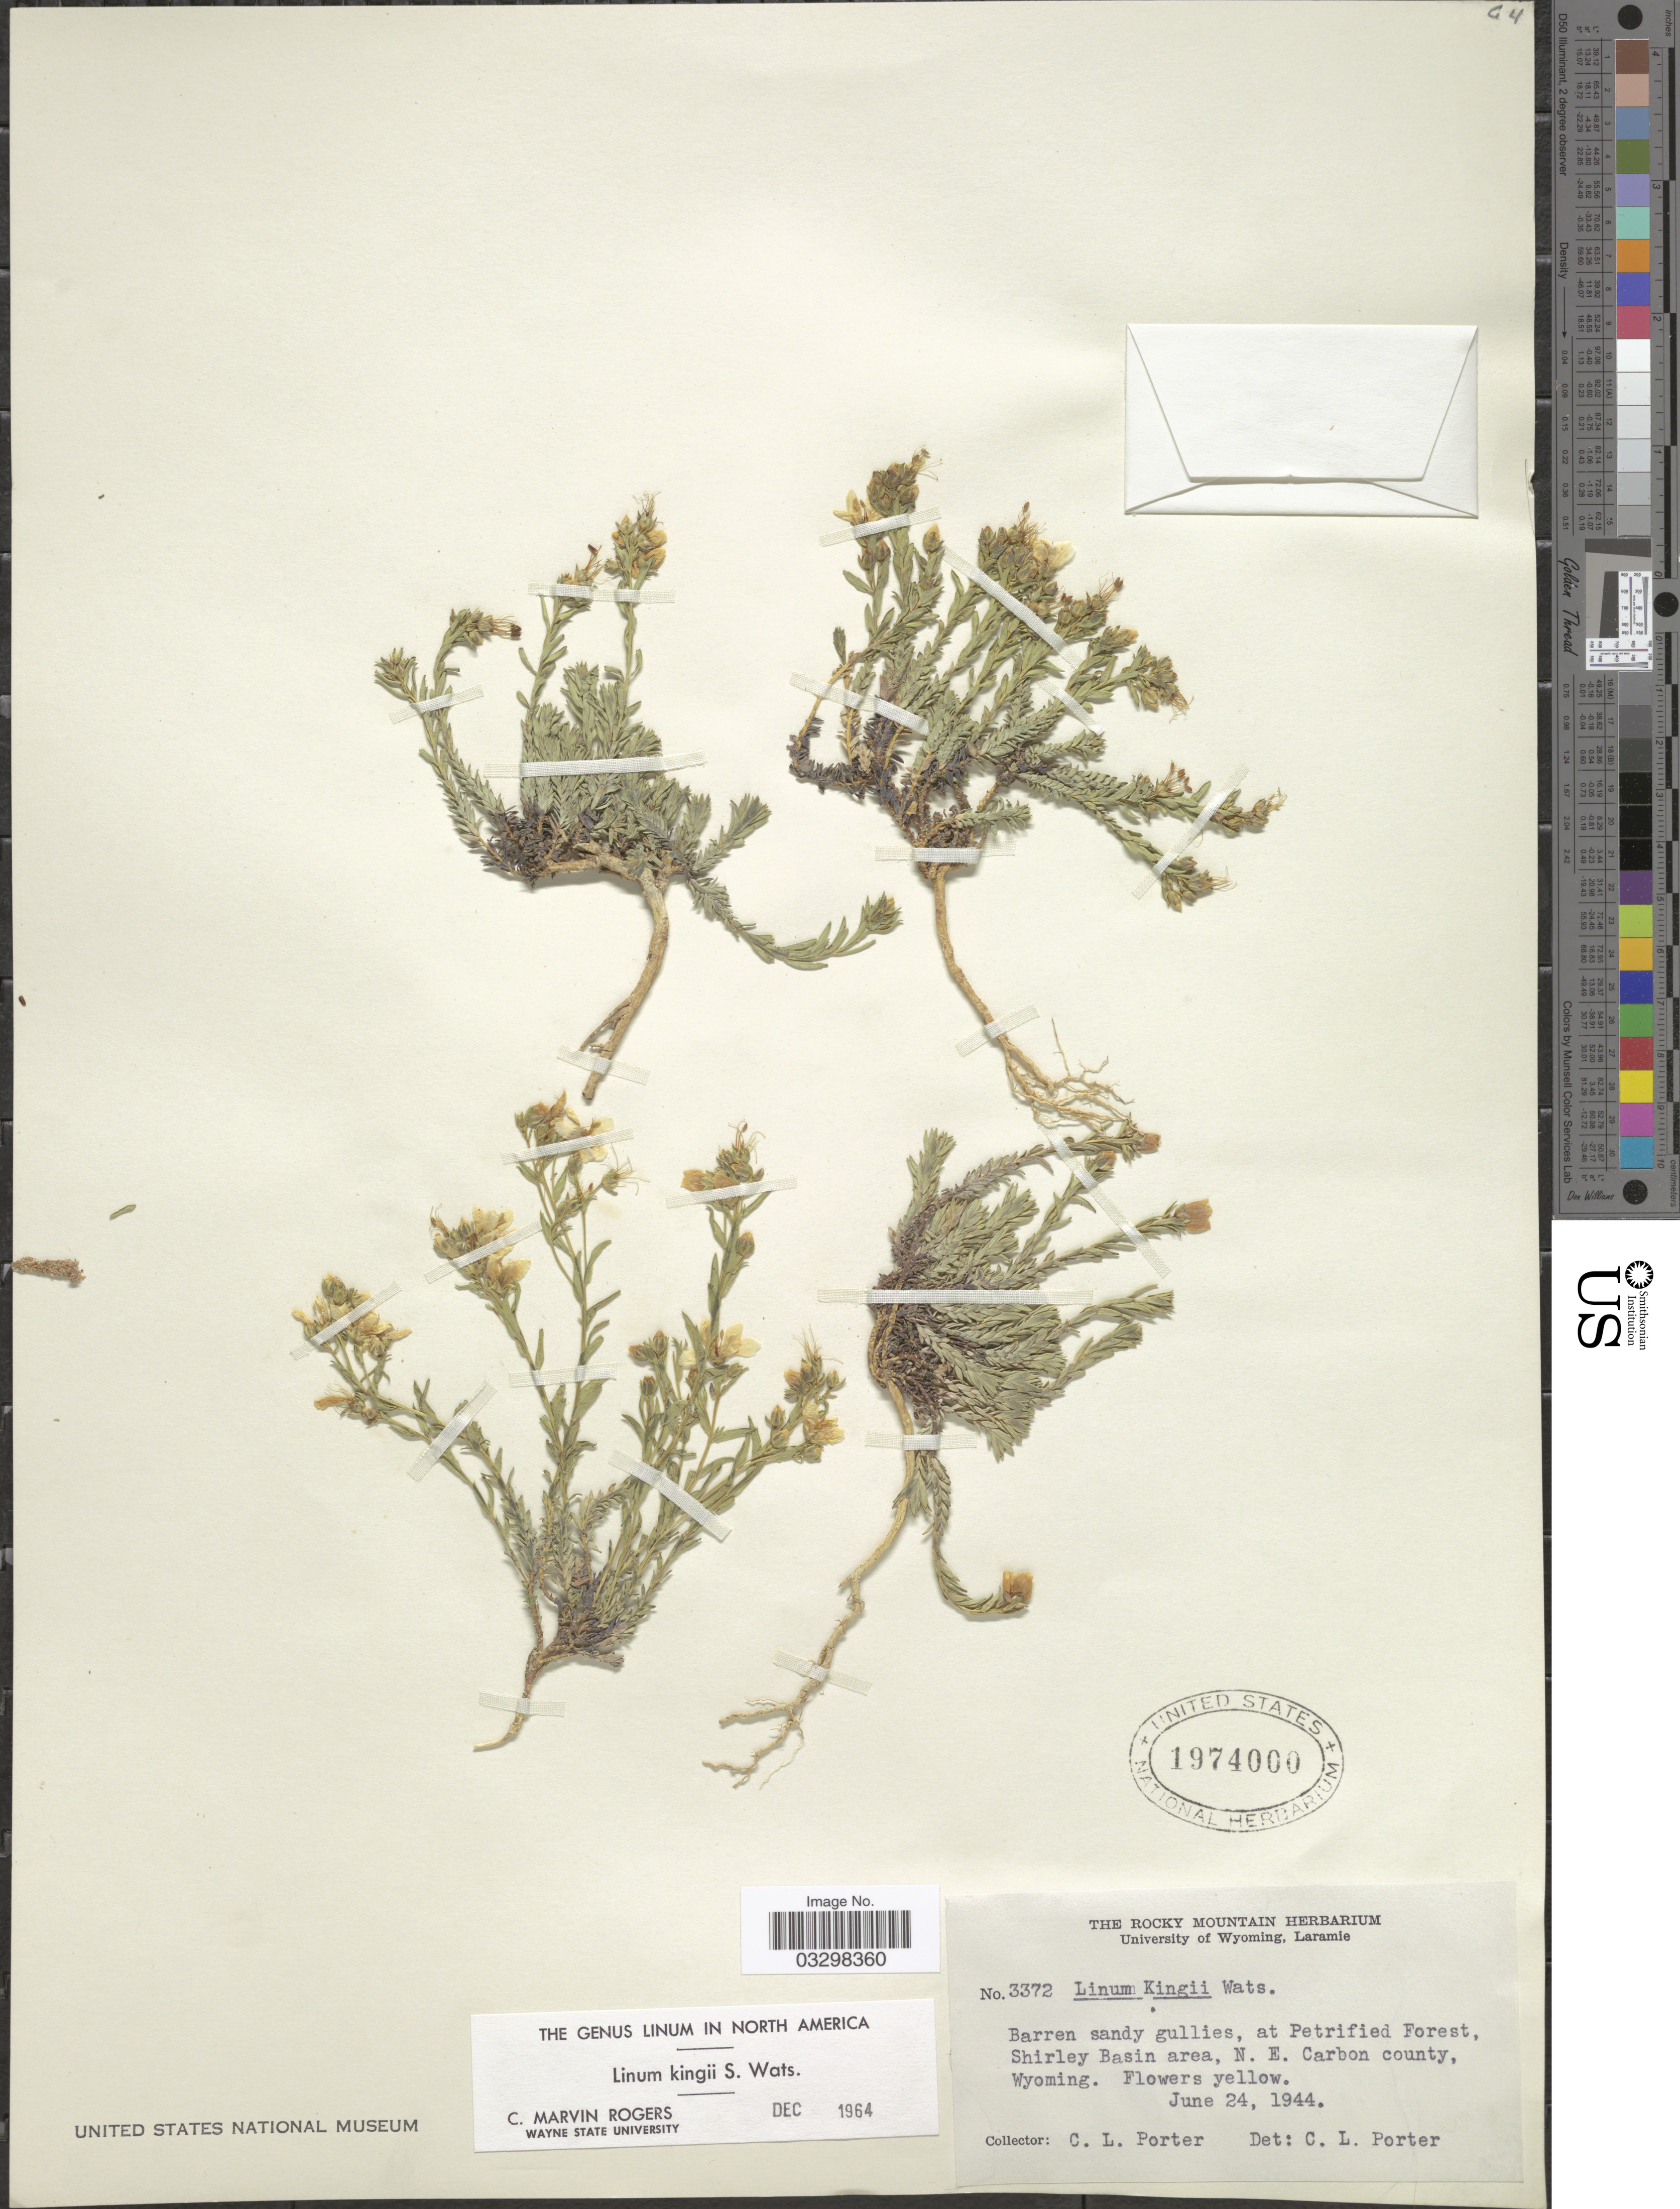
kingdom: Plantae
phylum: Tracheophyta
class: Magnoliopsida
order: Apiales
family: Apiaceae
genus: Selinum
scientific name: Selinum kingii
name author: S. Watson in C. King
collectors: C. L. Porter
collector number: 3372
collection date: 1944-06-24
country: United States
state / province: Wyoming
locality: Barren sandy gullies, at Petrified Forest, Shirley Basin area, N. E. Carbon county.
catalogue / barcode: US 1974000